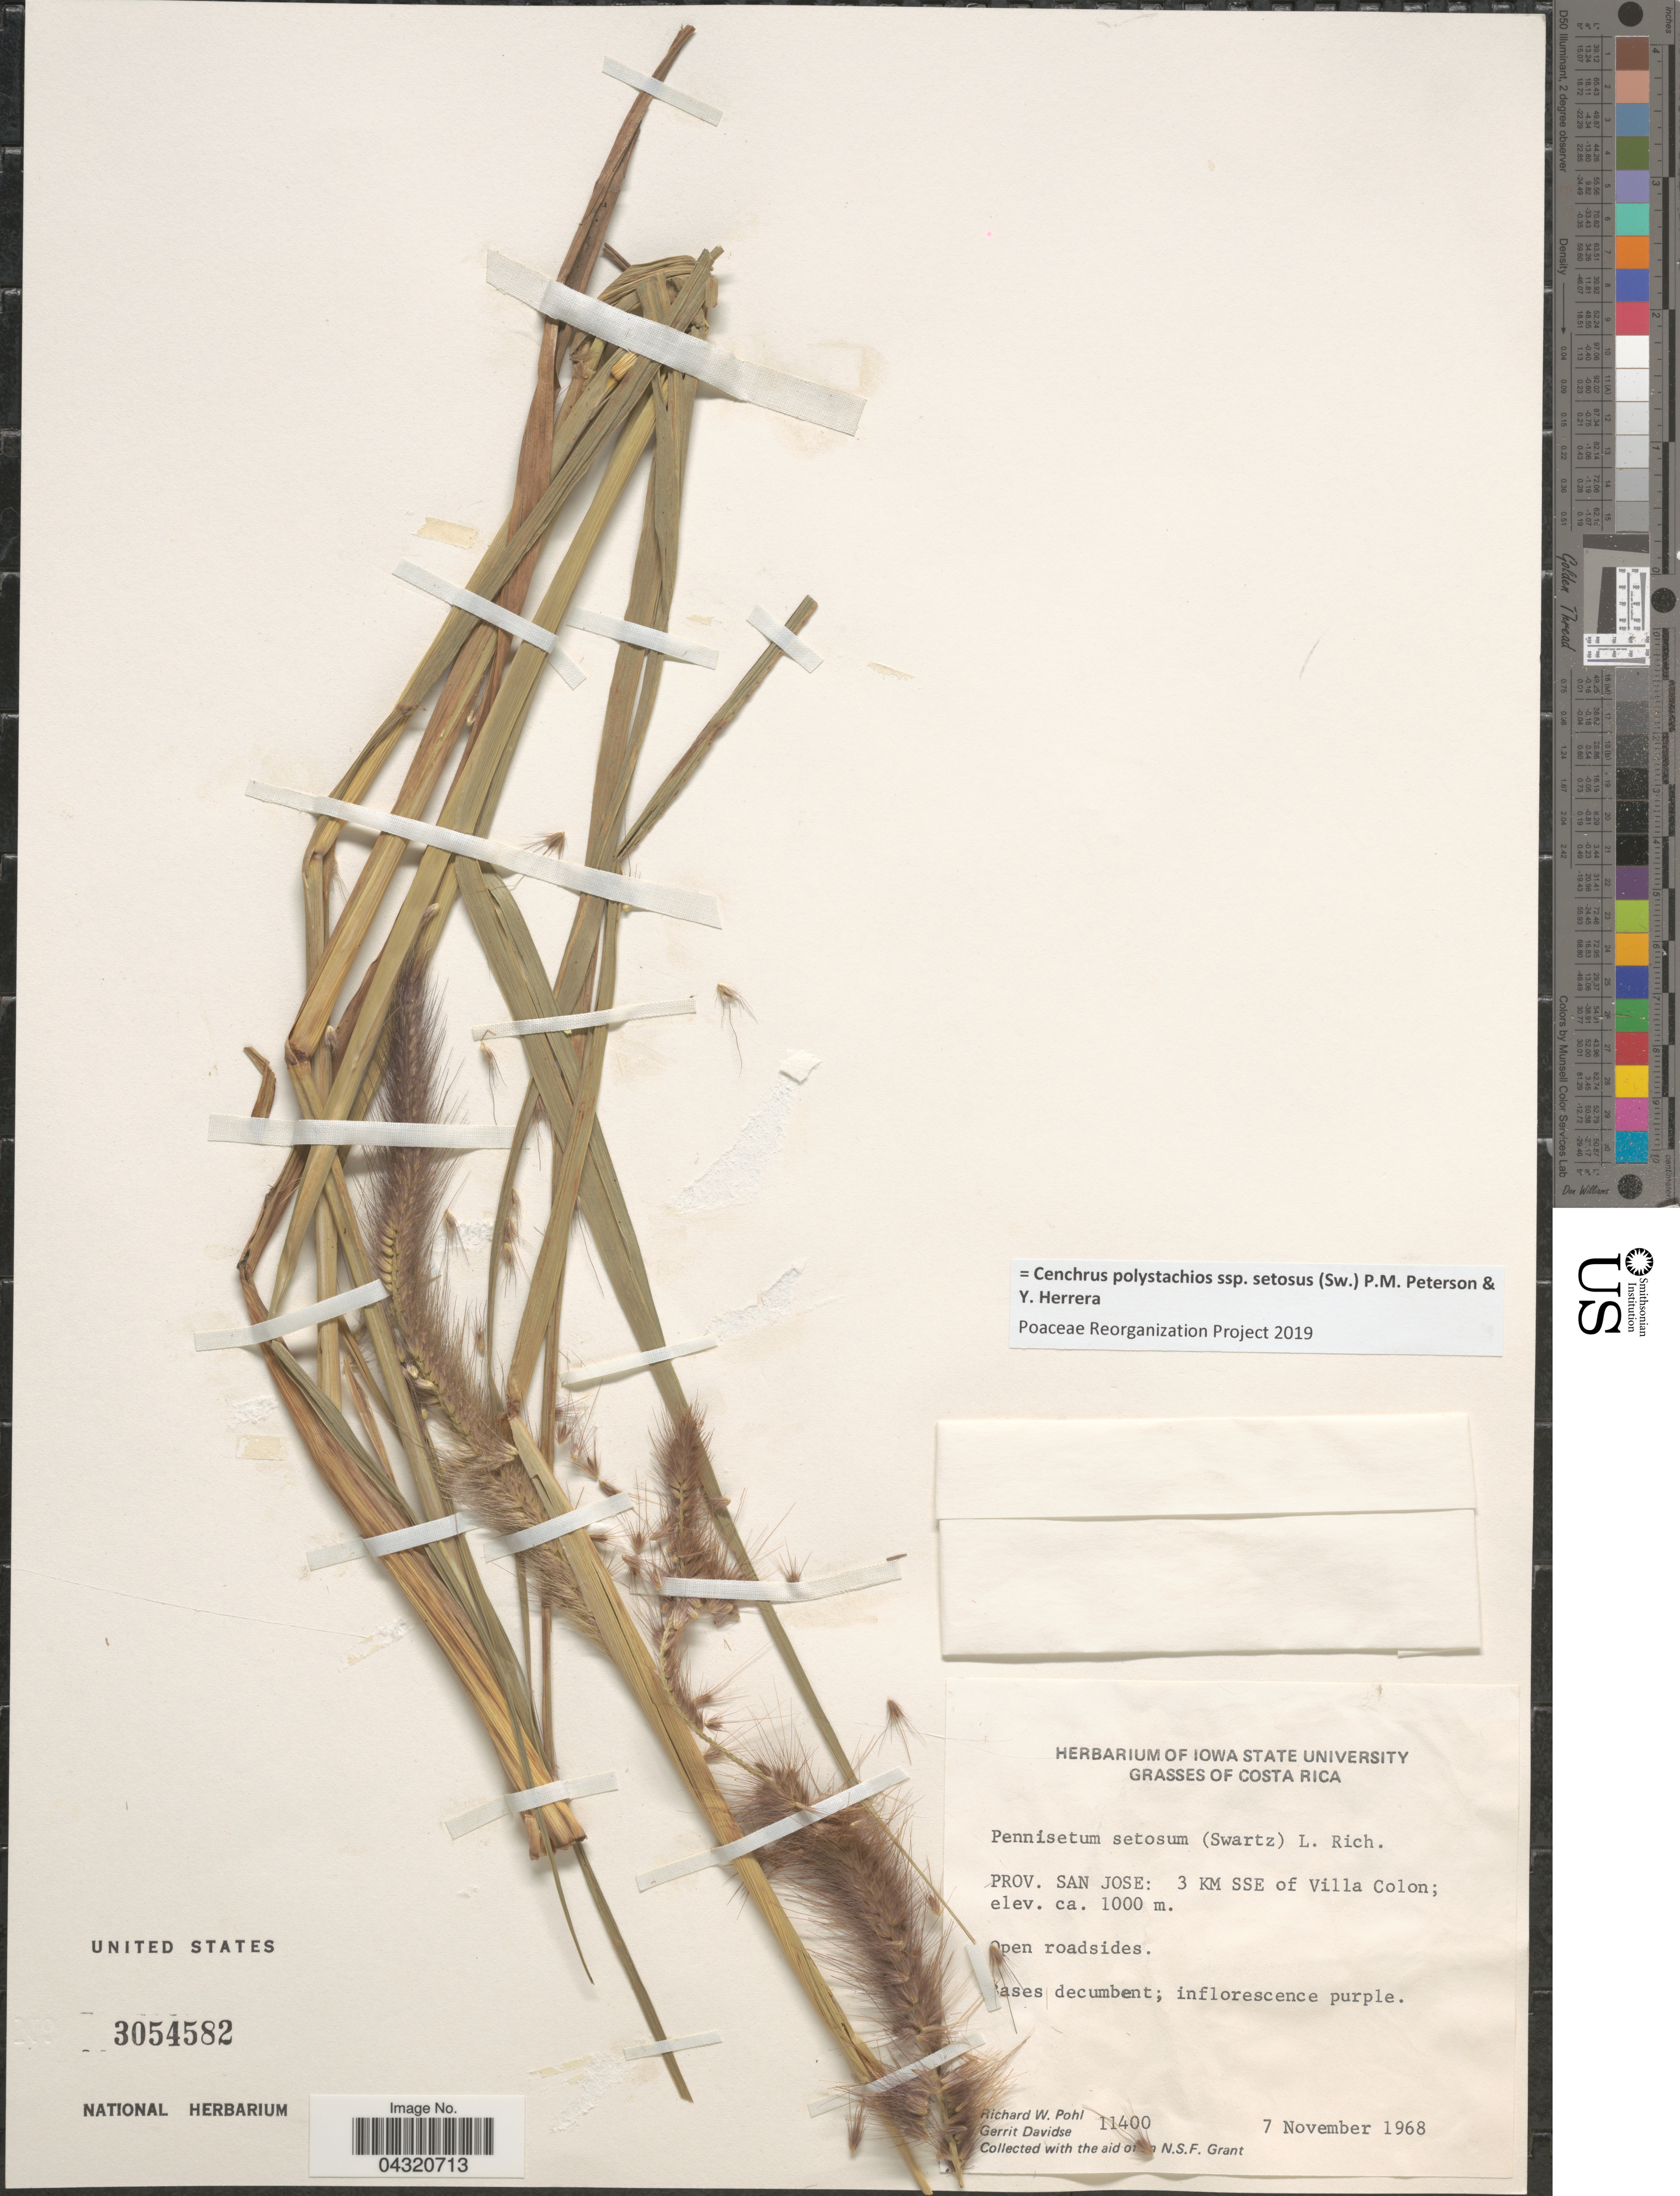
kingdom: Plantae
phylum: Tracheophyta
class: Liliopsida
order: Poales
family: Poaceae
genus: Cenchrus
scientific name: Cenchrus polystachios subsp. setosus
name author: (Sw.) P.M. Peterson & Y. Herrera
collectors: R. W. Pohl & G. Davidse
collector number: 11400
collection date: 1968-11-07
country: Costa Rica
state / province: San José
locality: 3 KM SSE of Villa Colon.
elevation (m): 1000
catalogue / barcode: US 3054582